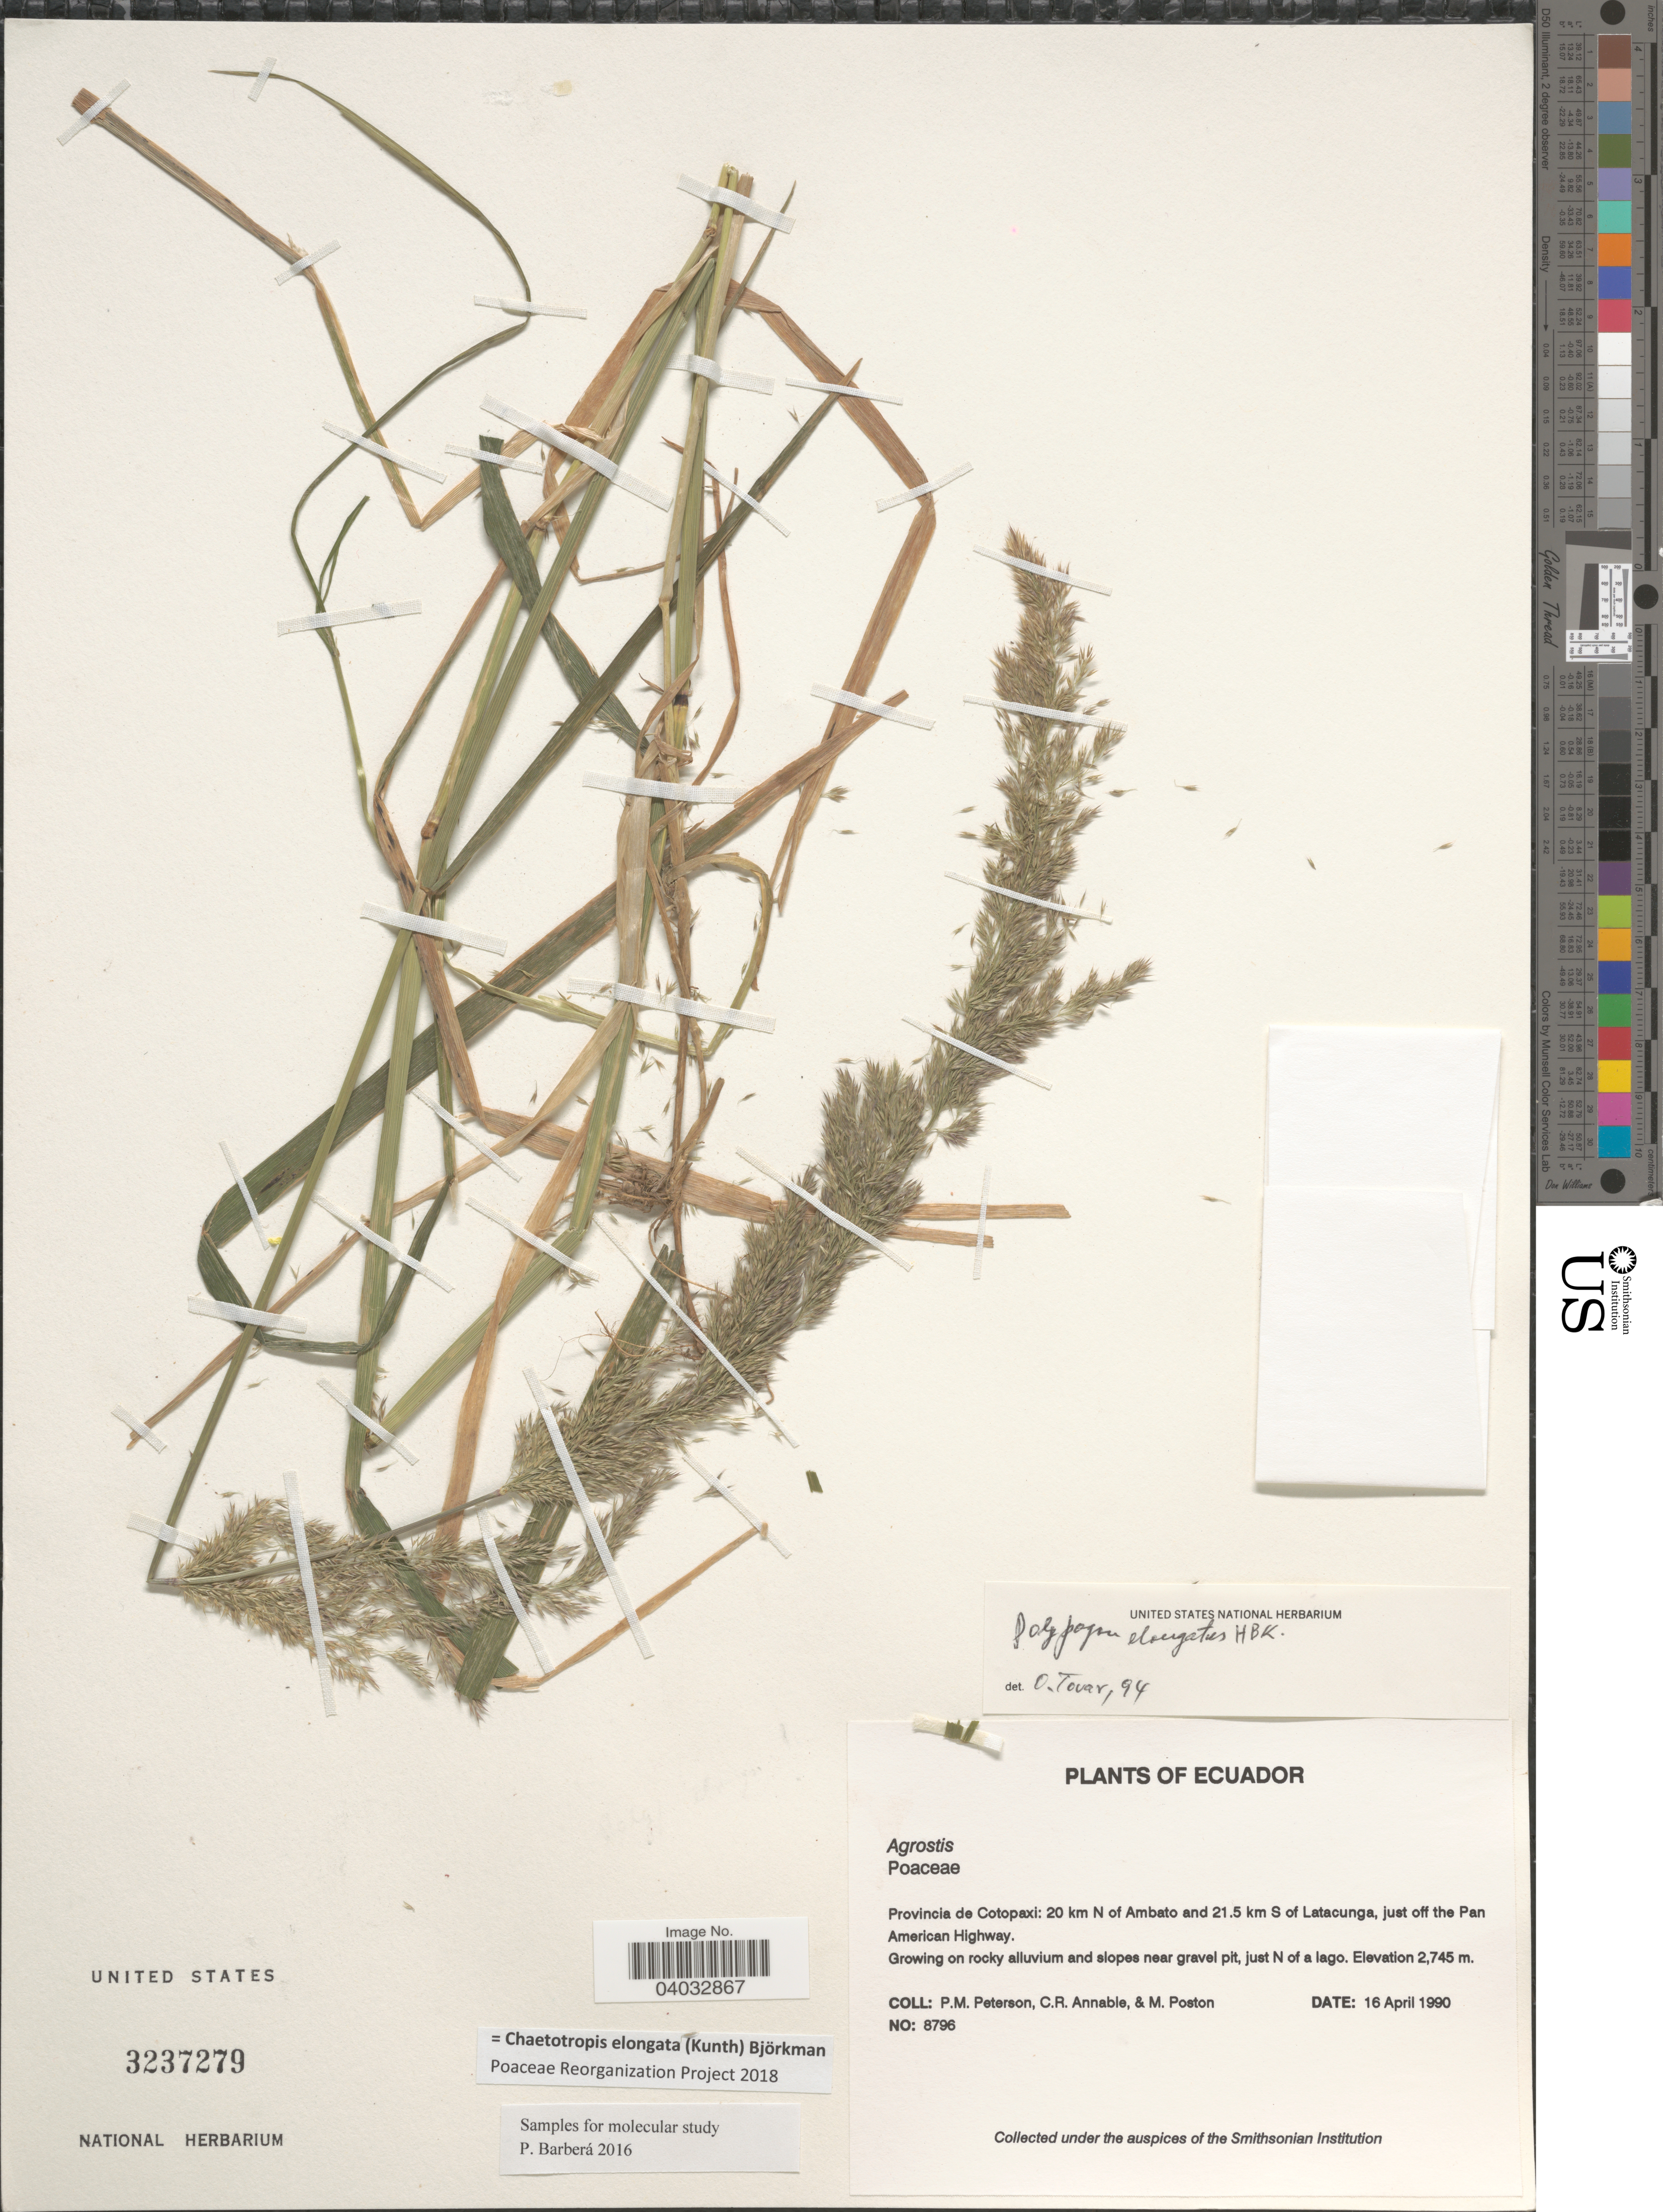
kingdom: Plantae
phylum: Tracheophyta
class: Liliopsida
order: Poales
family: Poaceae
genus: Chaetotropis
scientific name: Chaetotropis elongata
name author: (Kunth) Björkman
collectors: P. M. Peterson, C. R. Annable & M. Poston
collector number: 8796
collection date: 1990-04-16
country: Ecuador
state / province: Cotopaxi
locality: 20 km N of Ambato and 21.5 km S of Latacunga, just off the Pan American Highway. On rocky alluvium and slopes near gravel pit, just N of a lago.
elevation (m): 2745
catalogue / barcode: US 3237279